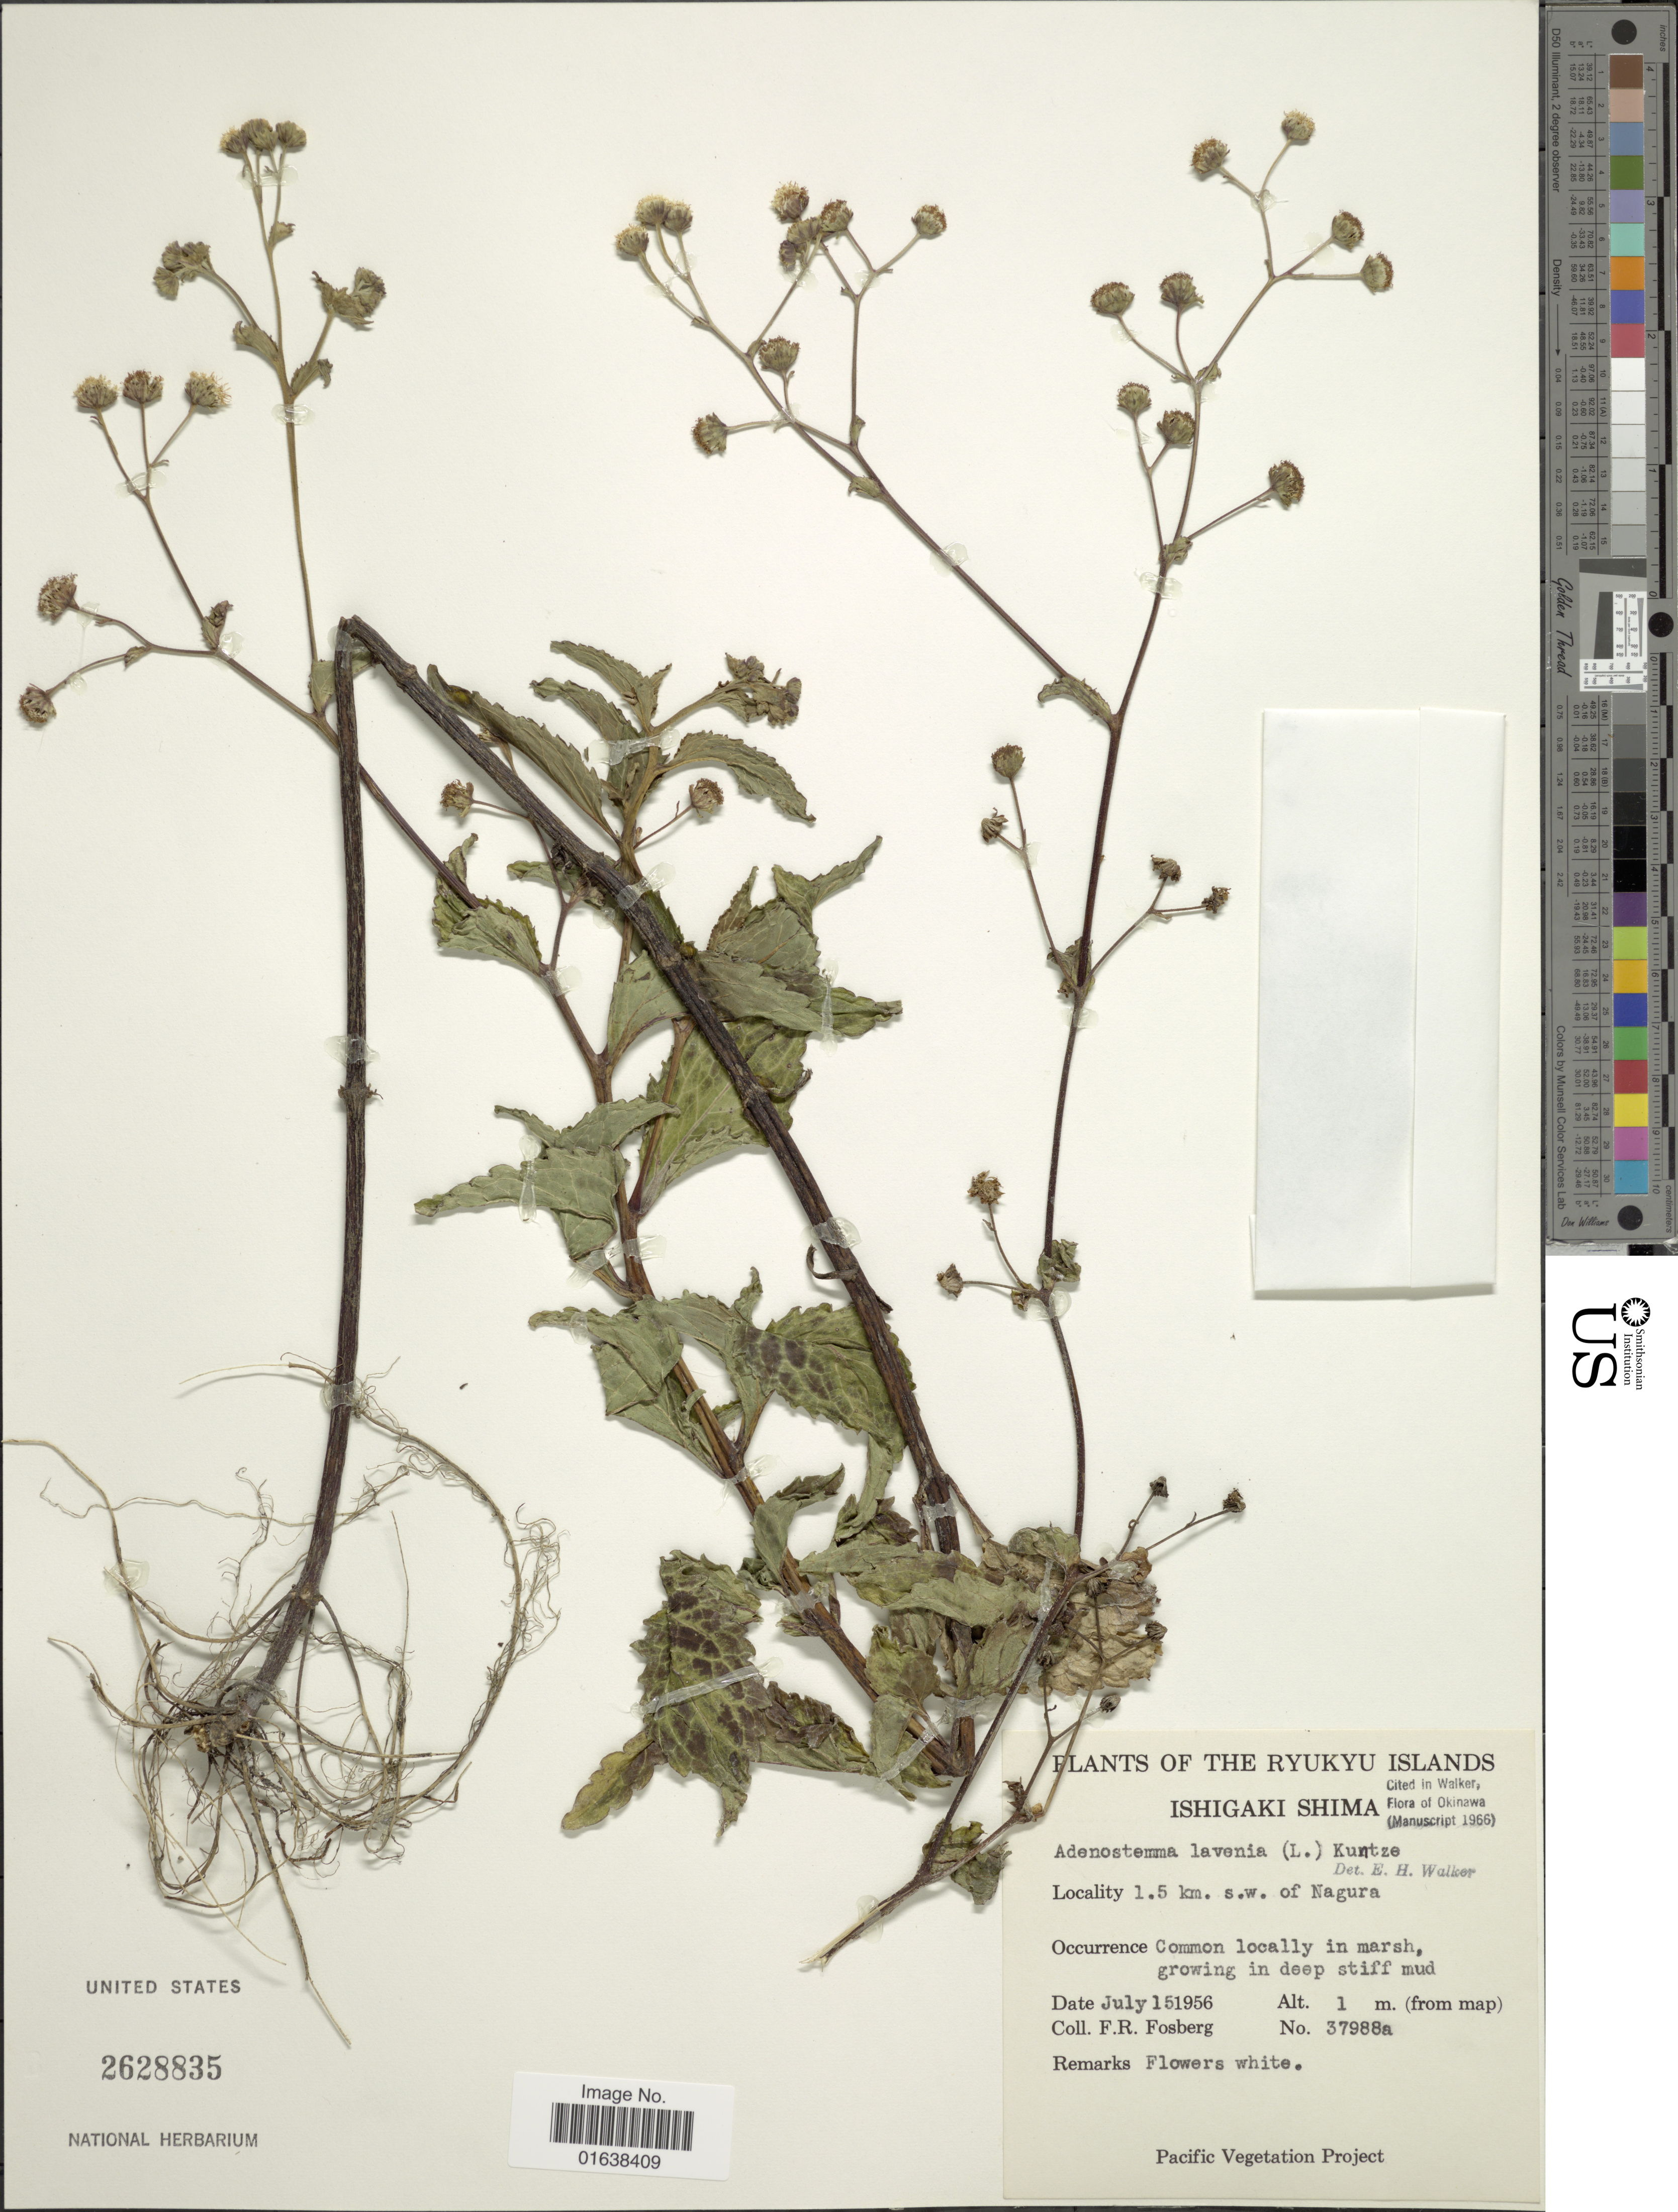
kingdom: Plantae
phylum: Tracheophyta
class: Magnoliopsida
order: Asterales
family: Asteraceae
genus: Adenostemma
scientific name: Adenostemma lavenia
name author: (L.) Kuntze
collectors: F. R. Fosberg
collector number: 37988a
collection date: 1956-07-15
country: Japan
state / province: Okinawa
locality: Ryukyu Islands. Ishigaki Shima. 1.5 km. s.w. of Nagura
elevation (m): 1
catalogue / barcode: US 2628835